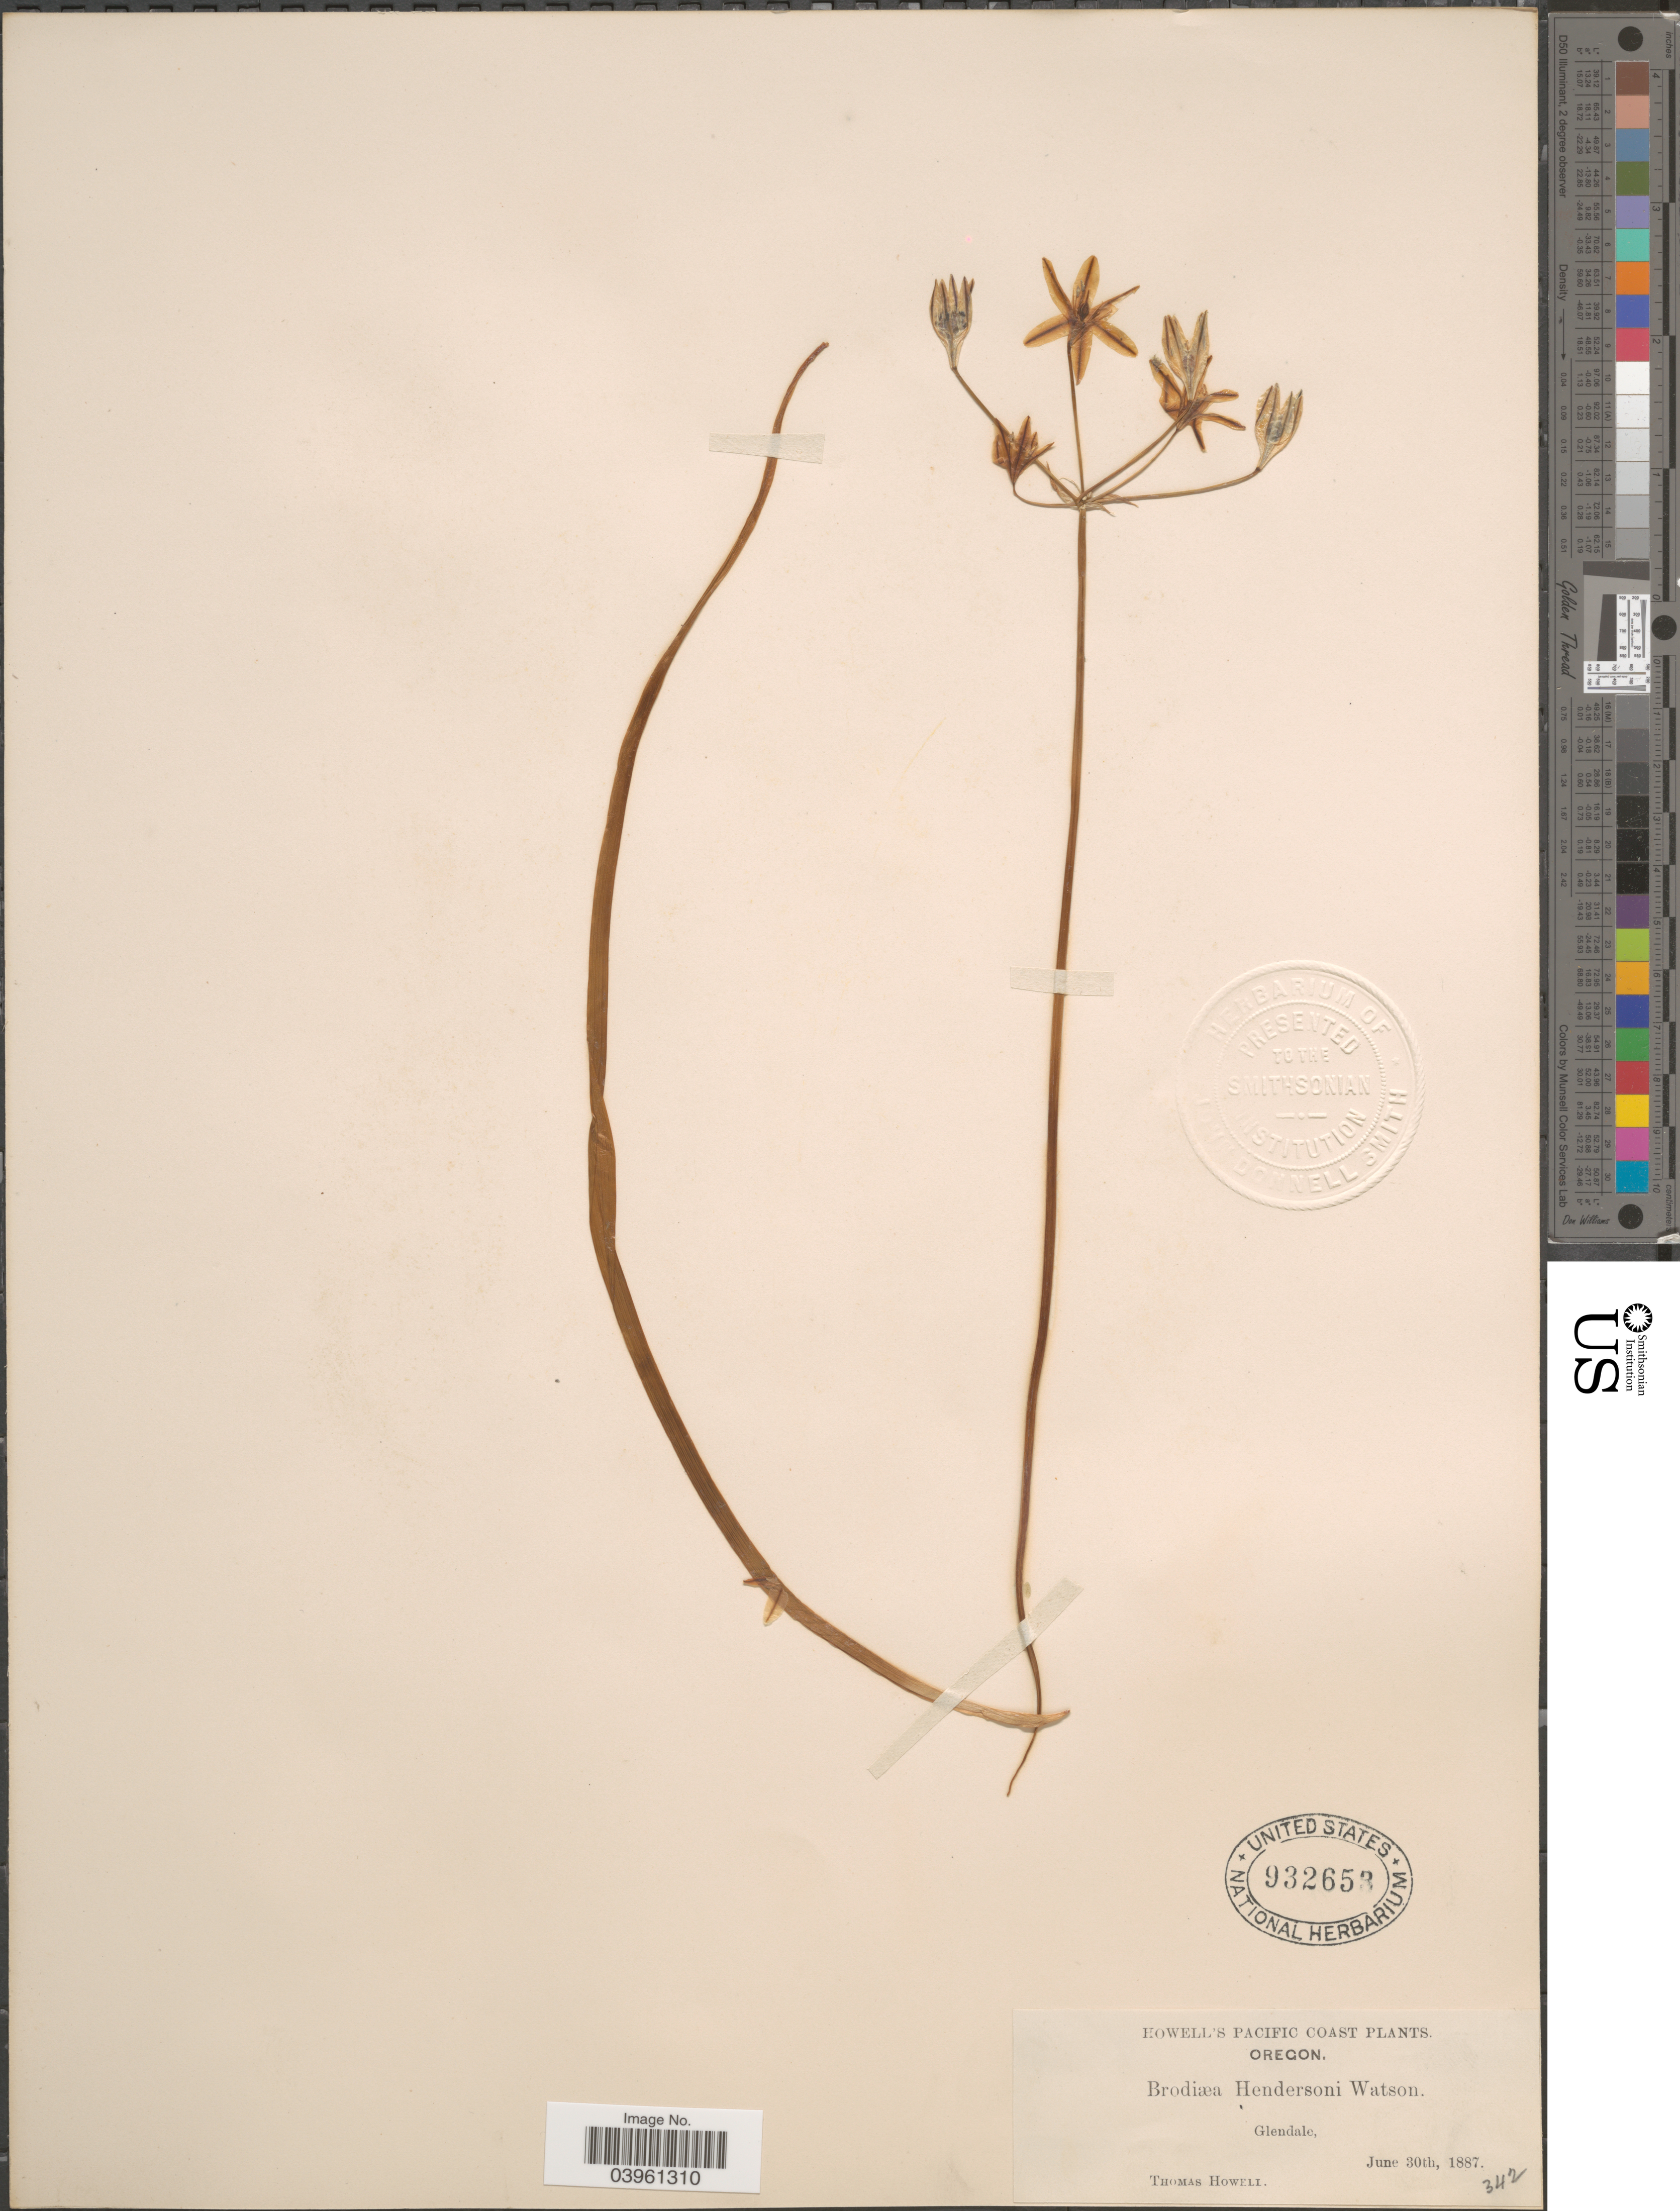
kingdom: Plantae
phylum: Tracheophyta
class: Liliopsida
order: Asparagales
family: Asparagaceae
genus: Triteleia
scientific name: Triteleia hendersonii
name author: Greene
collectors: T. Howell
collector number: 342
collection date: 1887-06-30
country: United States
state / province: Oregon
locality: Pacific Coast. Glendale.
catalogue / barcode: US 932653